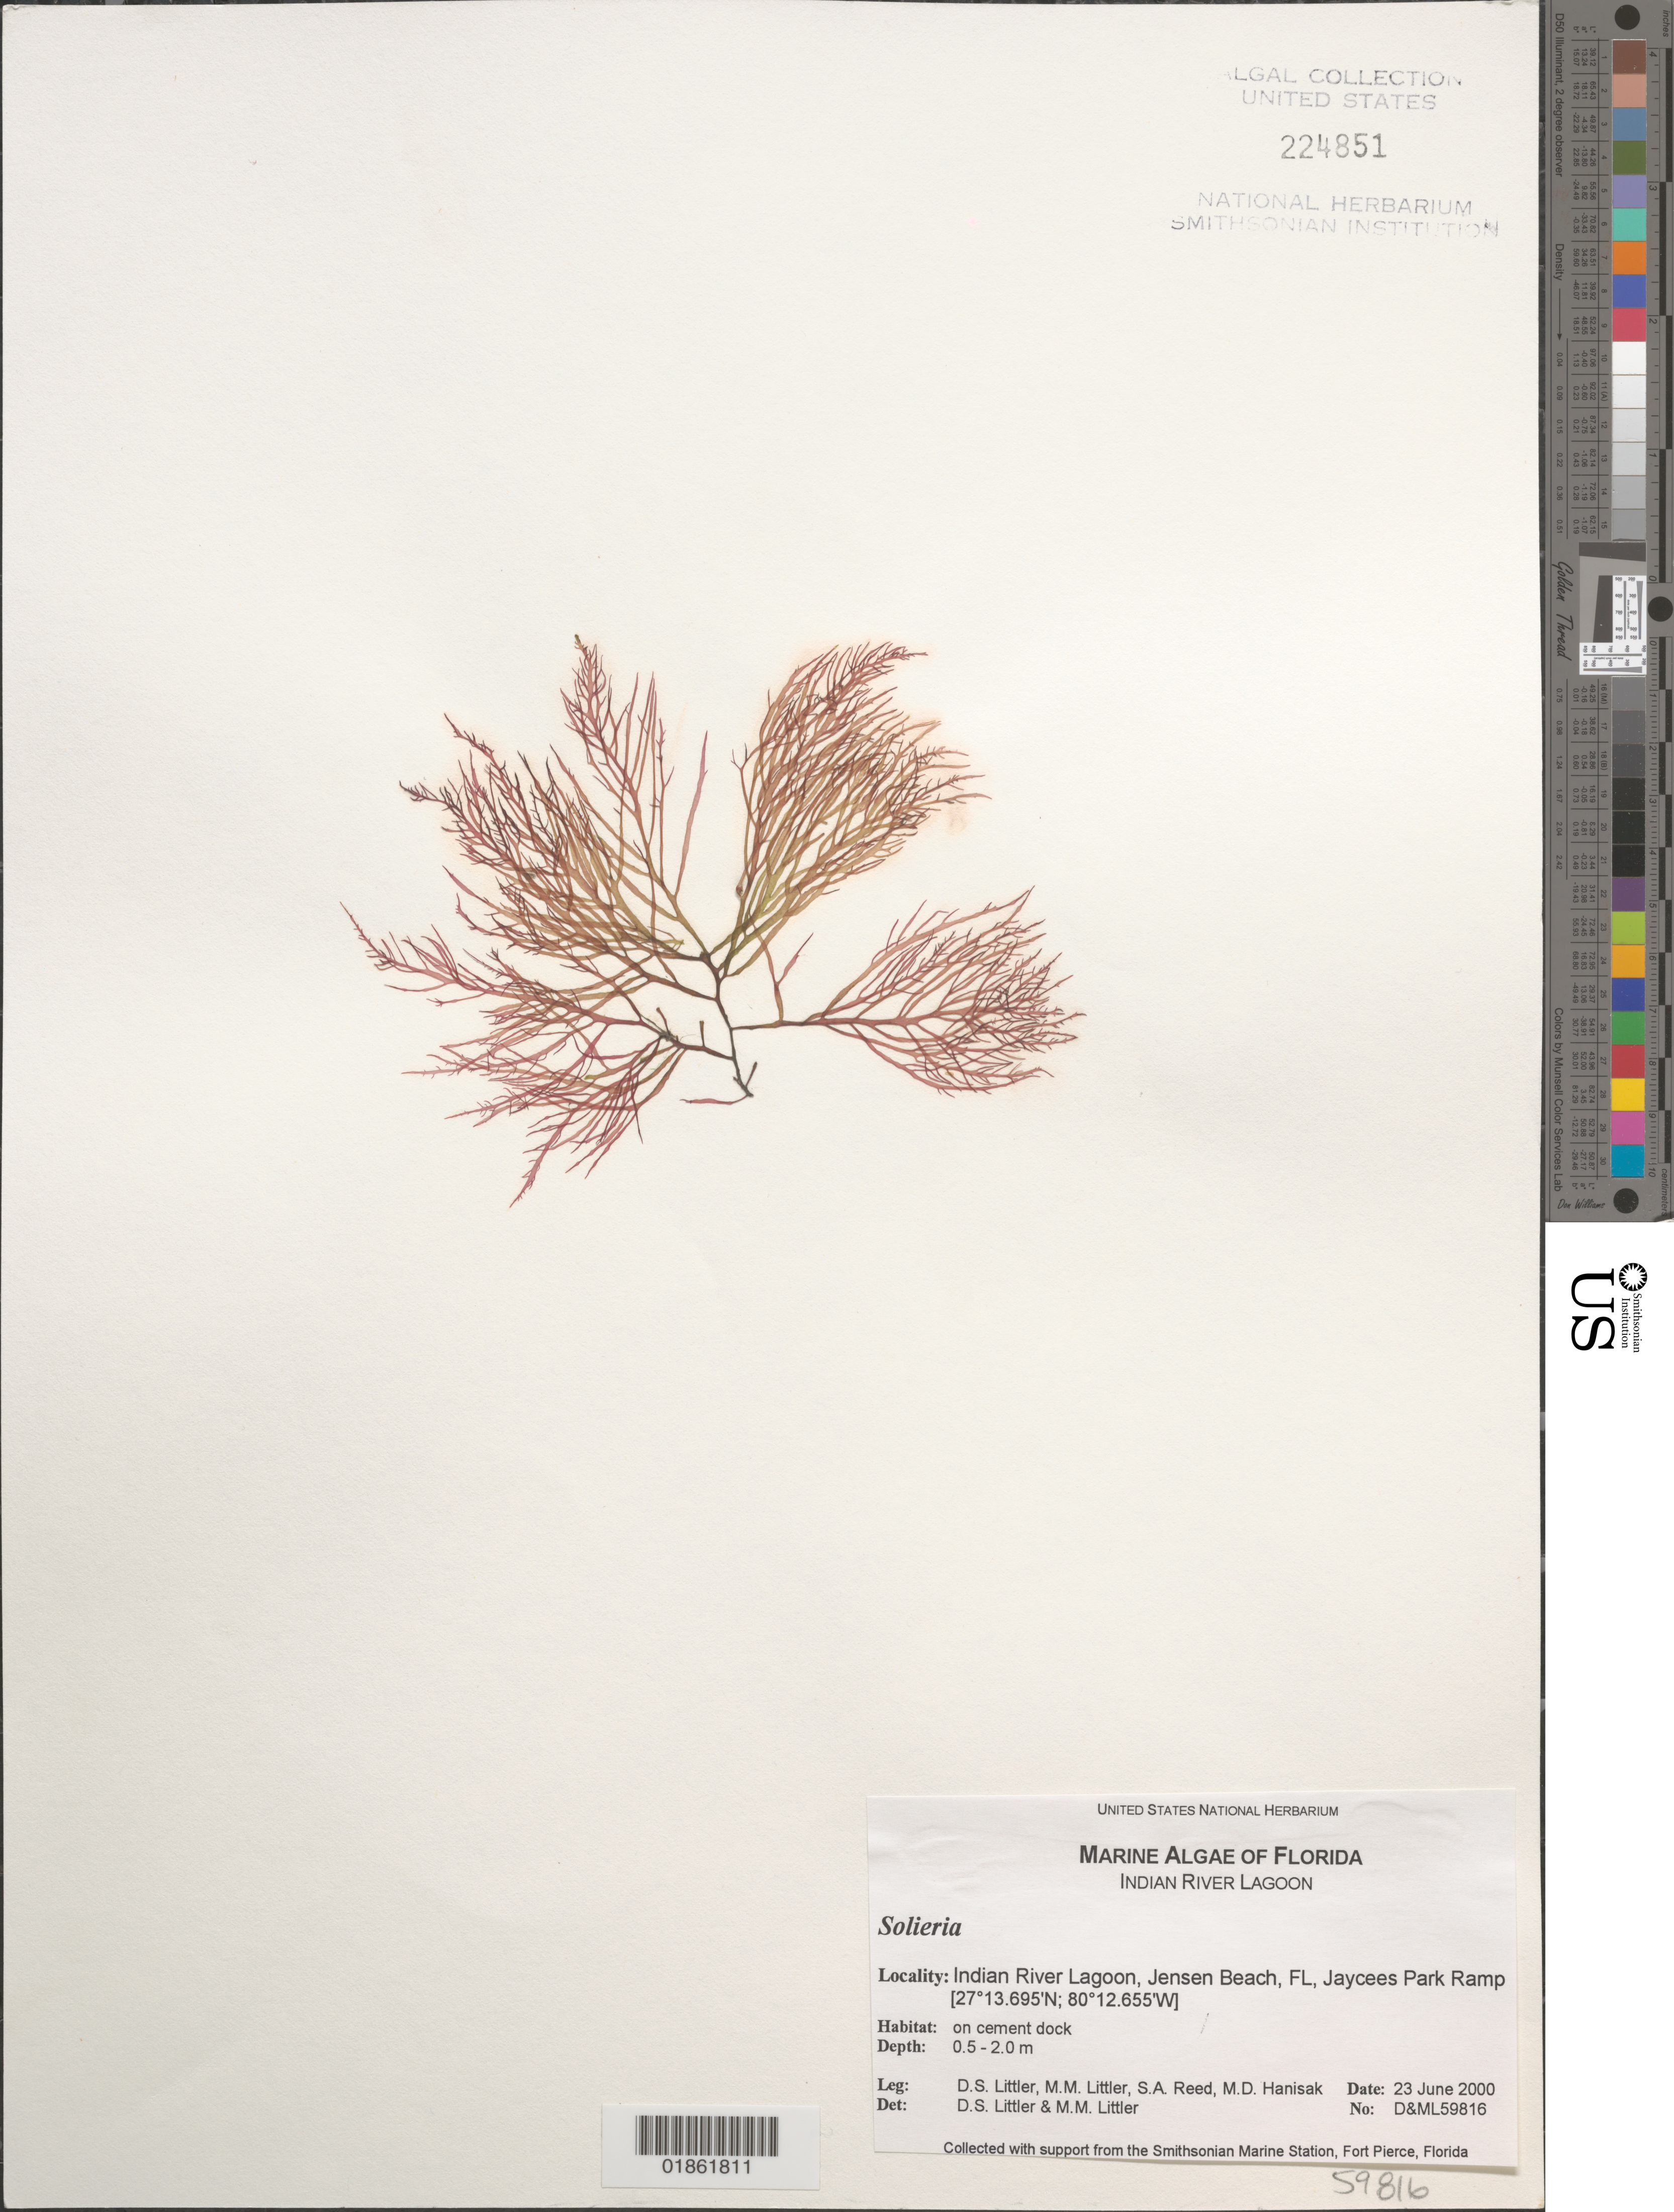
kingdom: Plantae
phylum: Rhodophyta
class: Florideophyceae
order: Gigartinales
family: Solieriaceae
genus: Solieria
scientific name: Solieria sp.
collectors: D. S. Littler & M. M. Littler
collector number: D&ML 59816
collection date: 2000-06-23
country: United States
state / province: Florida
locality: Stuart Causway. Boat ramp.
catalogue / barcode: US 224851